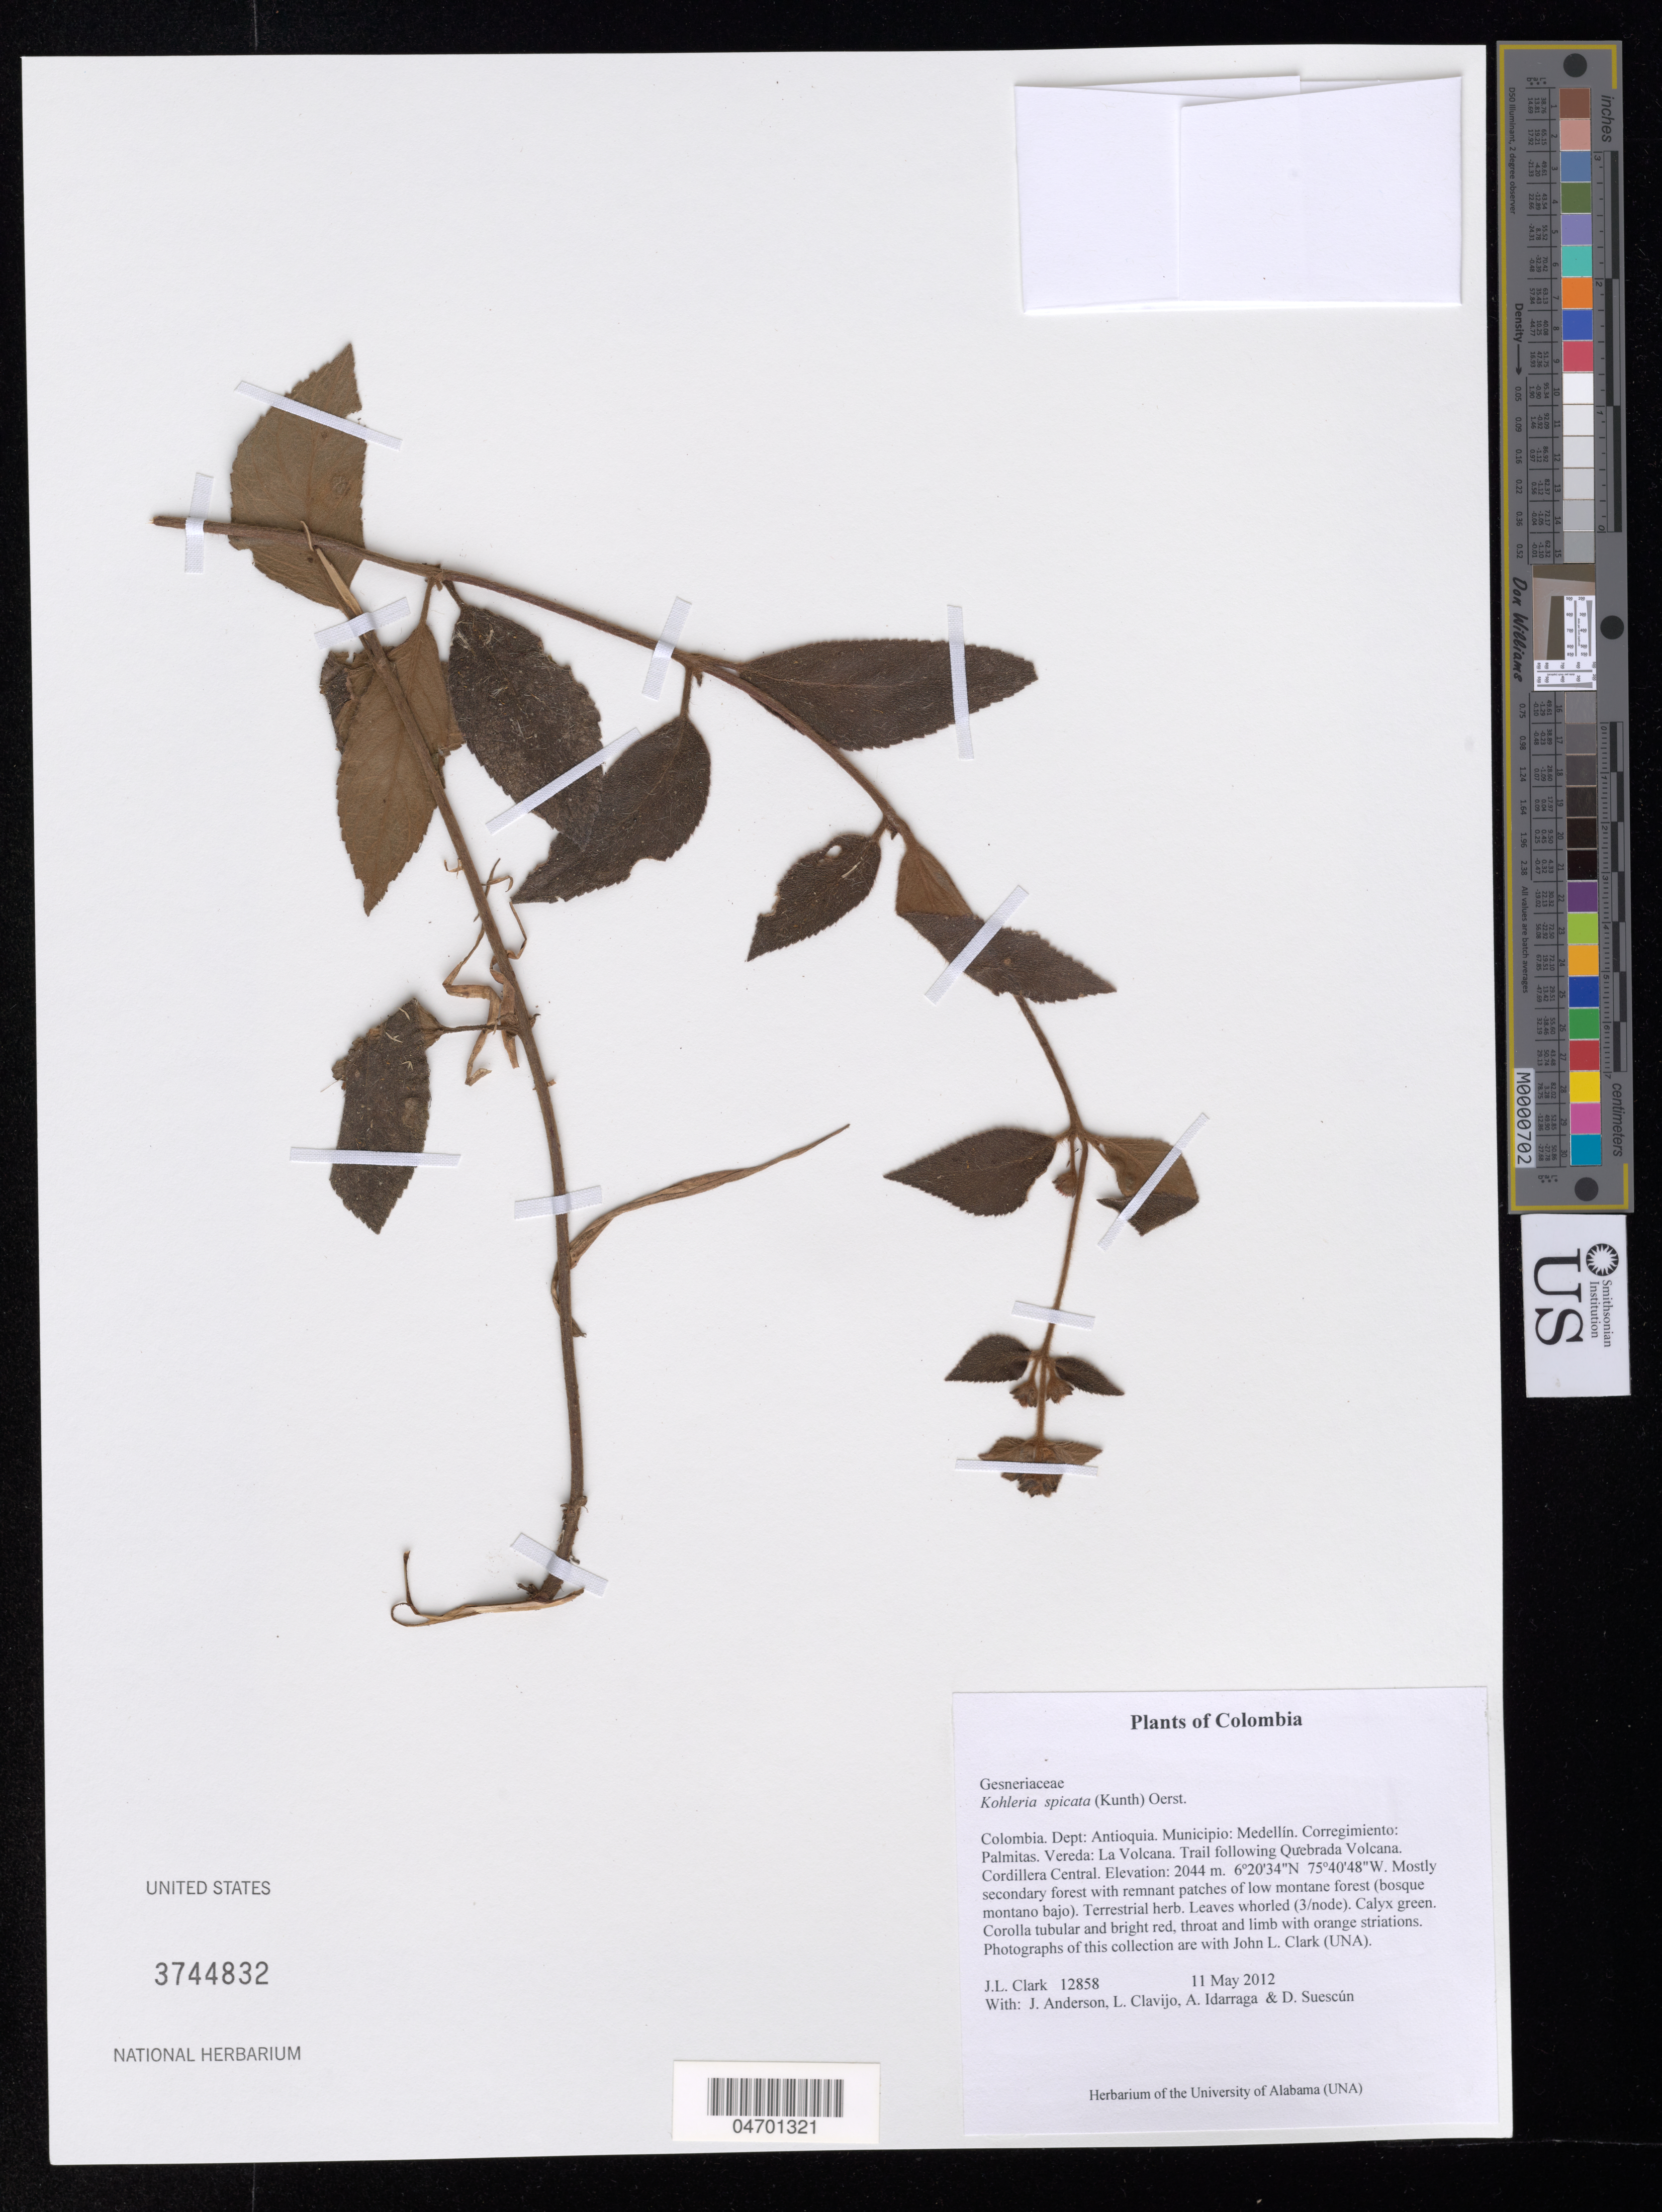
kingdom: Plantae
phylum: Tracheophyta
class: Magnoliopsida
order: Lamiales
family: Gesneriaceae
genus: Kohleria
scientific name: Kohleria spicata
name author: (Kunth) Oerst.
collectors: J. L. Clark, J. Anderson, L. Clavijo & A. Idarraga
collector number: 12858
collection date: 2012-05-11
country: Colombia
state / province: Antioquia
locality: Dept: Antioquia. Municipio: Medellín. Corregimiento: Palmitas. Vereda: La Volcana,. Trail following Quebrada Volcana. Cordillera Central.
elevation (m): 2044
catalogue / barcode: US 3744832